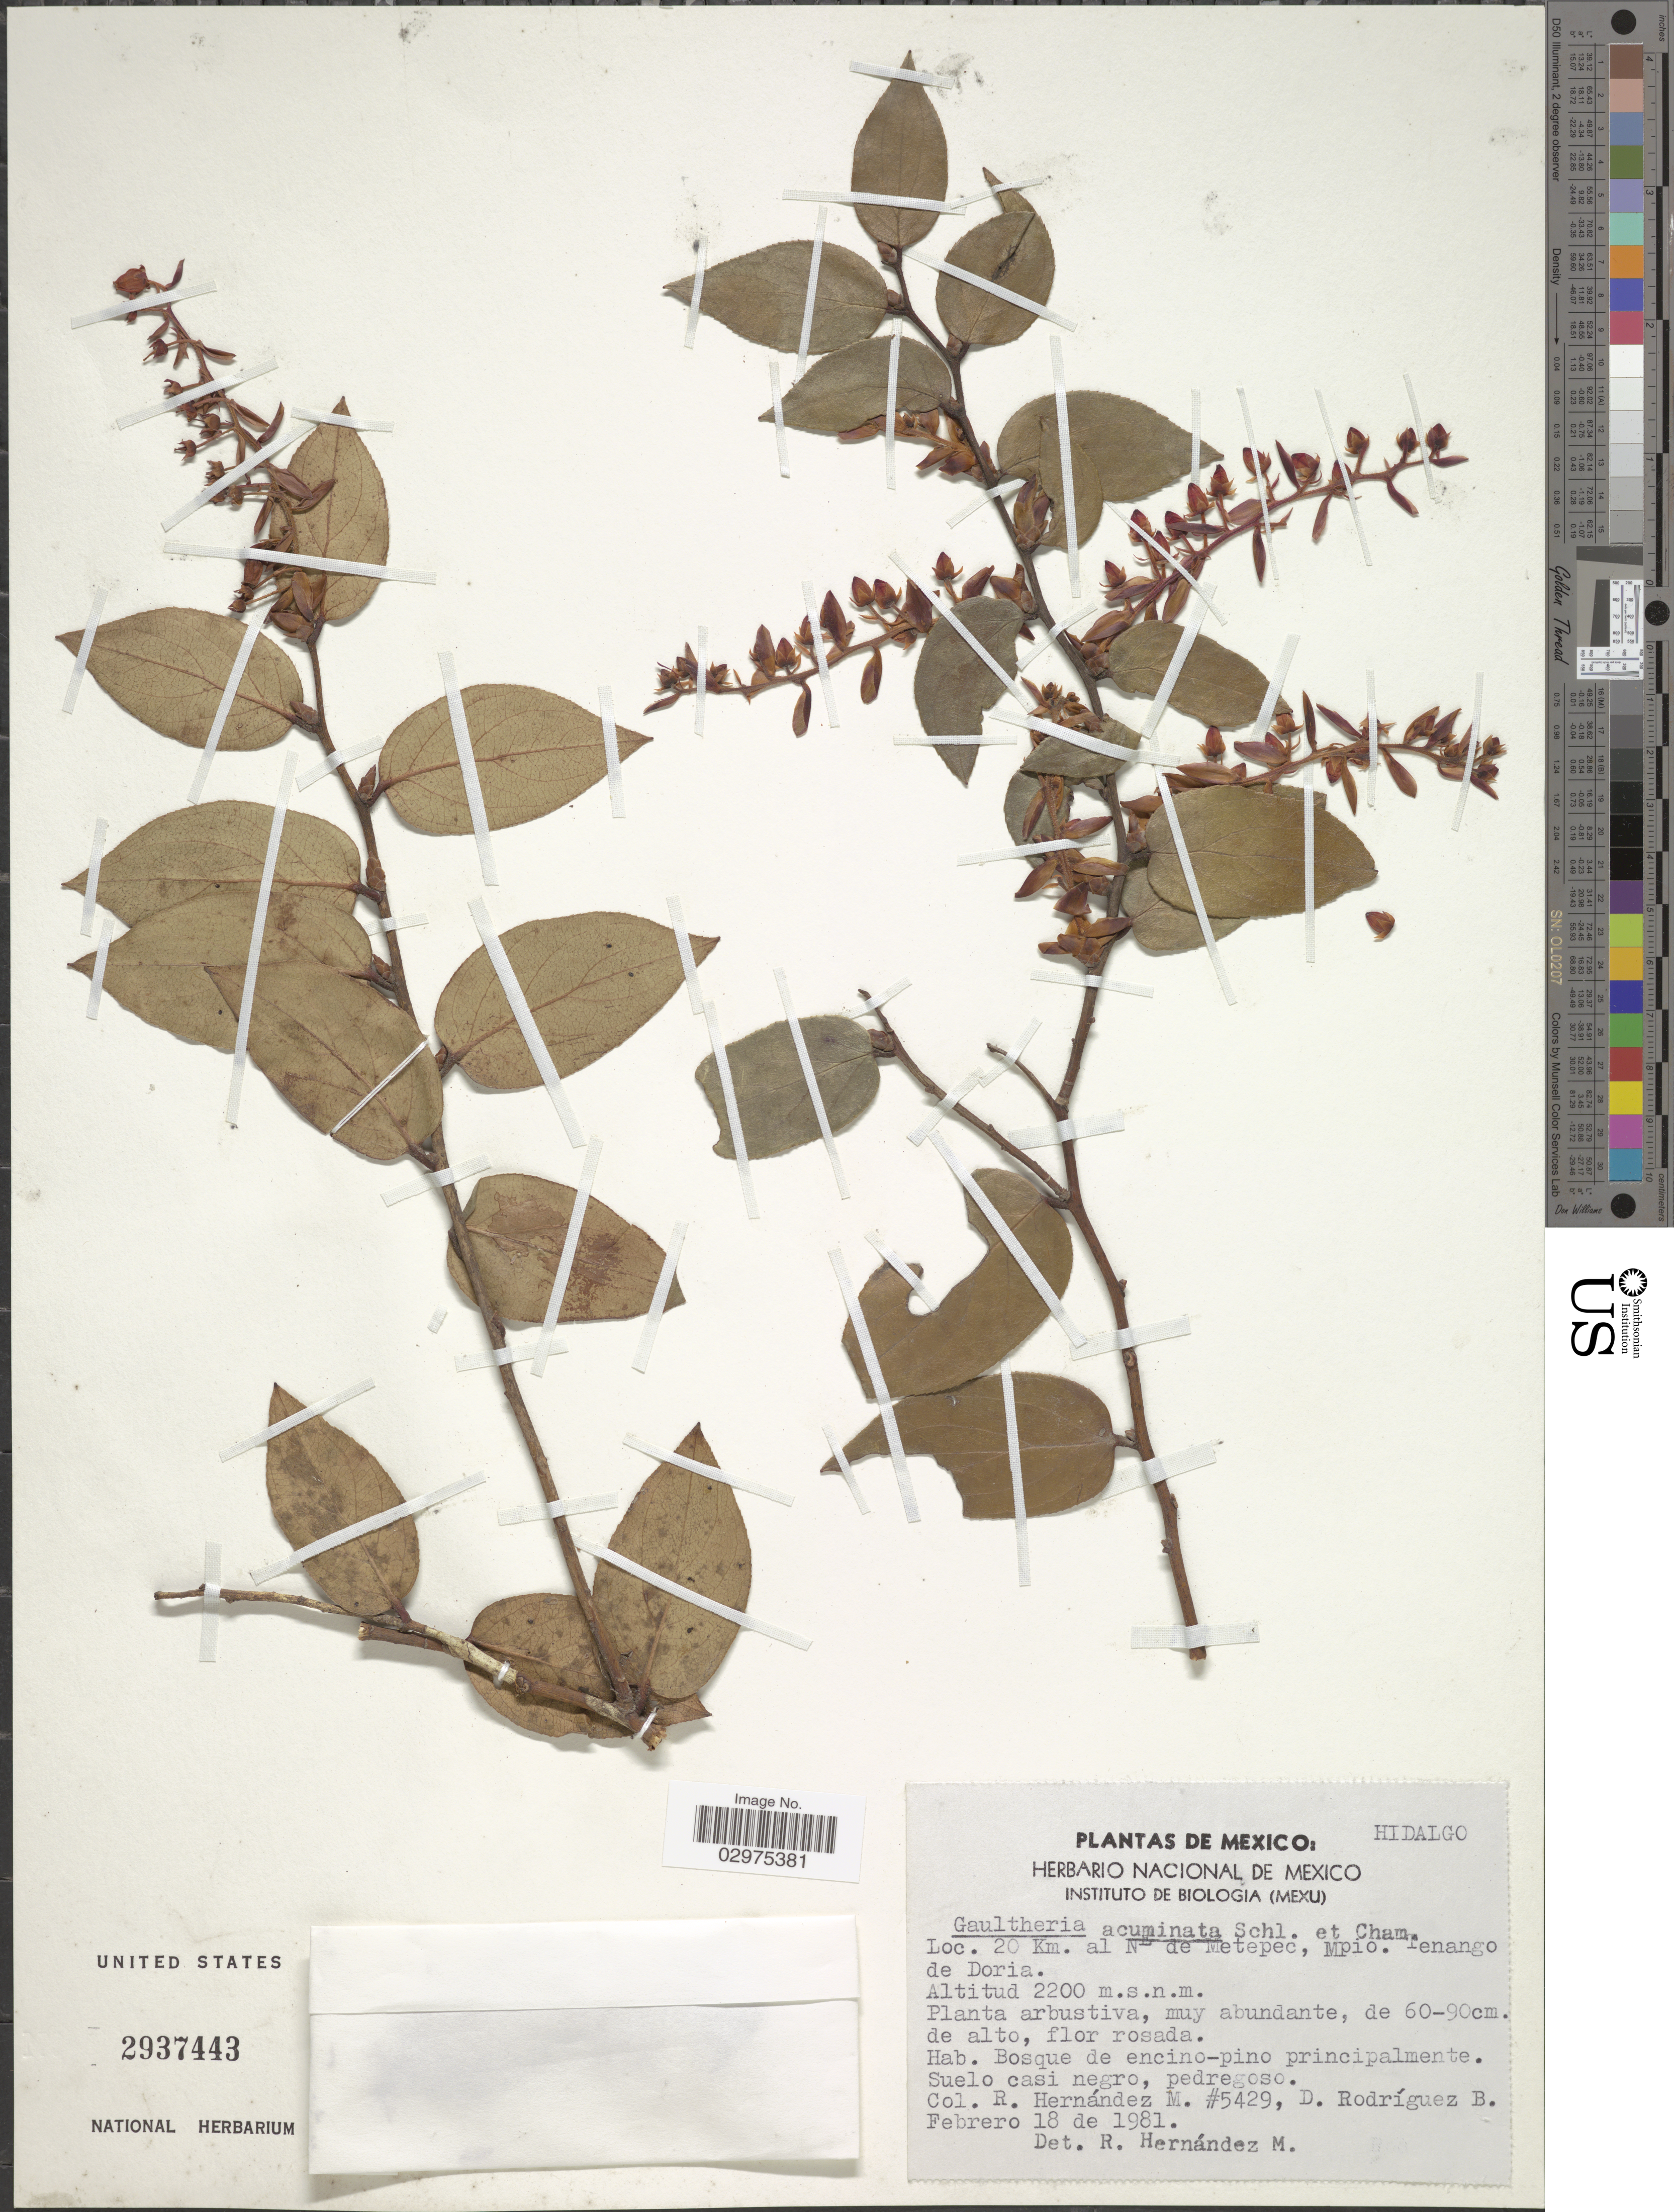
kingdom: Plantae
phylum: Tracheophyta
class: Magnoliopsida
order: Ericales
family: Ericaceae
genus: Gaultheria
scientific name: Gaultheria acuminata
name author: Schltdl. & Cham.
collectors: R. Hernández M. & D. Rodríguez B.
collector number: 5429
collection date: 1981-02-18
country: Mexico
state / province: Hidalgo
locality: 20 Km. al NE de Metepec, Mpio. Tenango de Doria.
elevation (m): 2200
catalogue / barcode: US 2937443